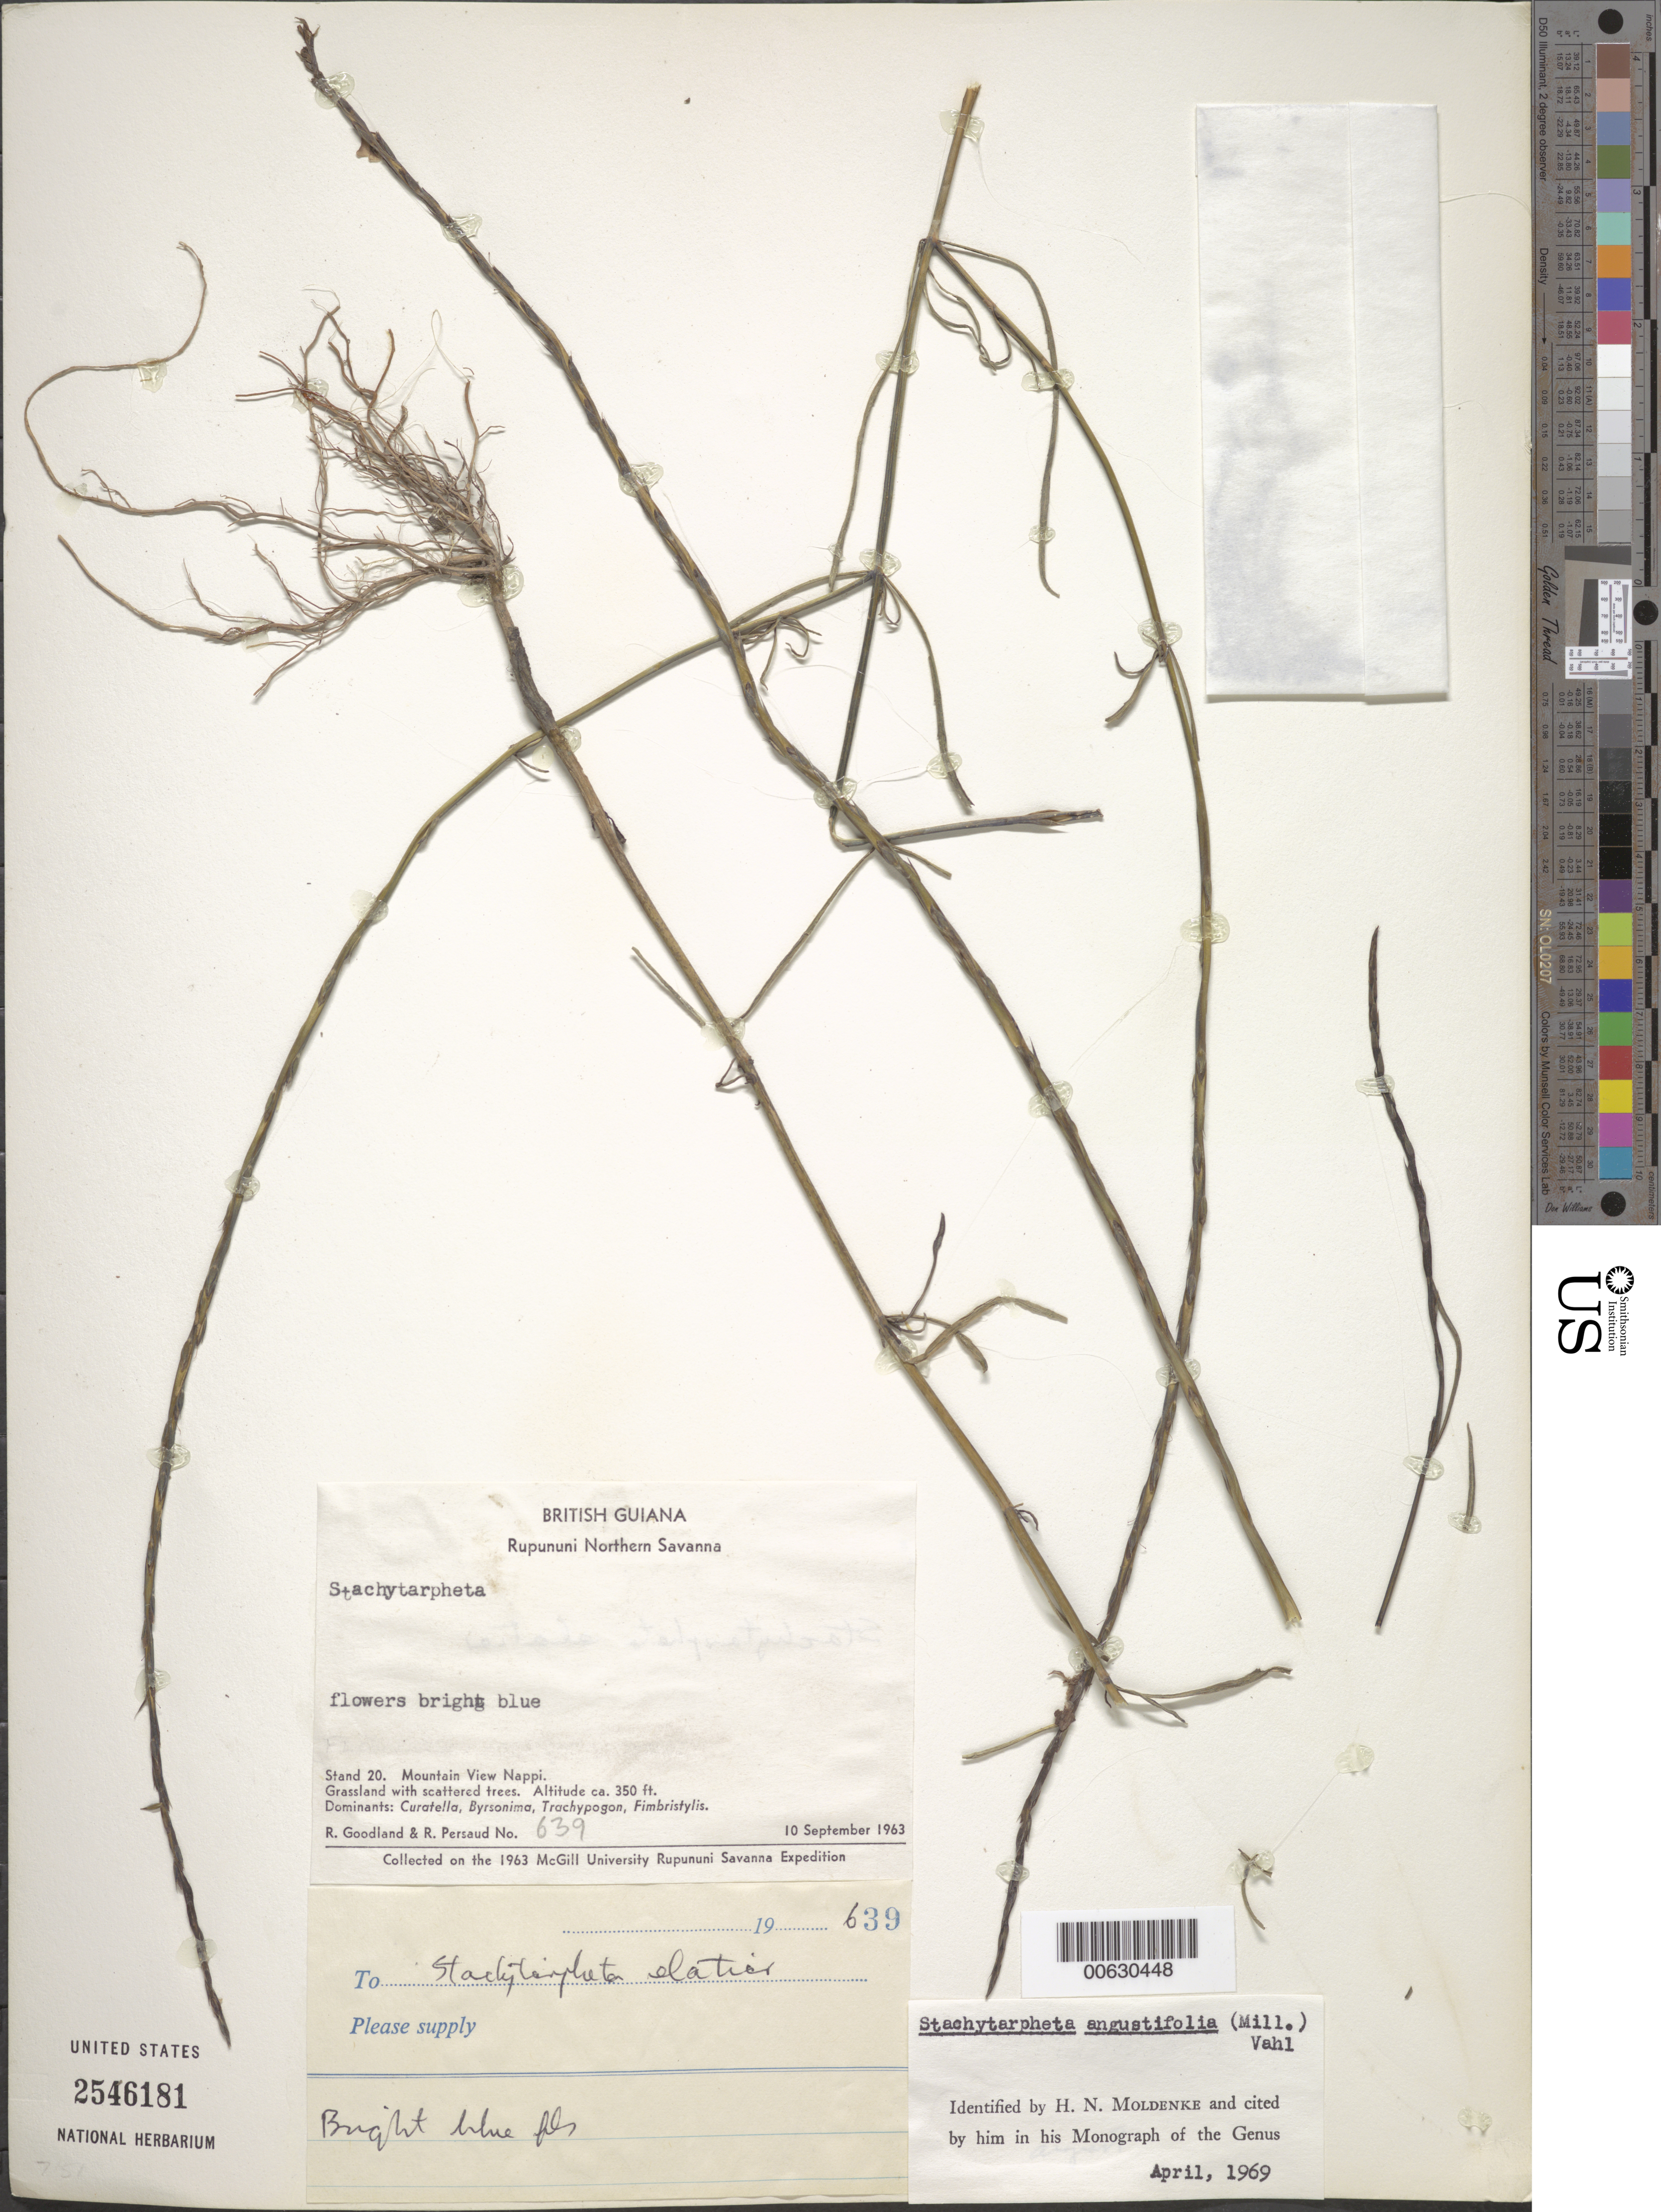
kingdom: Plantae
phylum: Tracheophyta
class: Magnoliopsida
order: Lamiales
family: Verbenaceae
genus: Stachytarpheta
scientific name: Stachytarpheta angustifolia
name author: (Mill.) Vahl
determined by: Moldenke, H. N.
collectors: R. Goodland & R. Persaud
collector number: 639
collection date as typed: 10-Sep-63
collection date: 1963-09-10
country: Guyana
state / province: U. Takutu-U. Essequibo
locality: Rupununi Northern Savanna, Mountain View, Nappi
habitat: Grassland with scattered trees. Dominants: Curatella, Byrsonima, Trachypogon, Fimbristylis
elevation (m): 107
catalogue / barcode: US 2546181